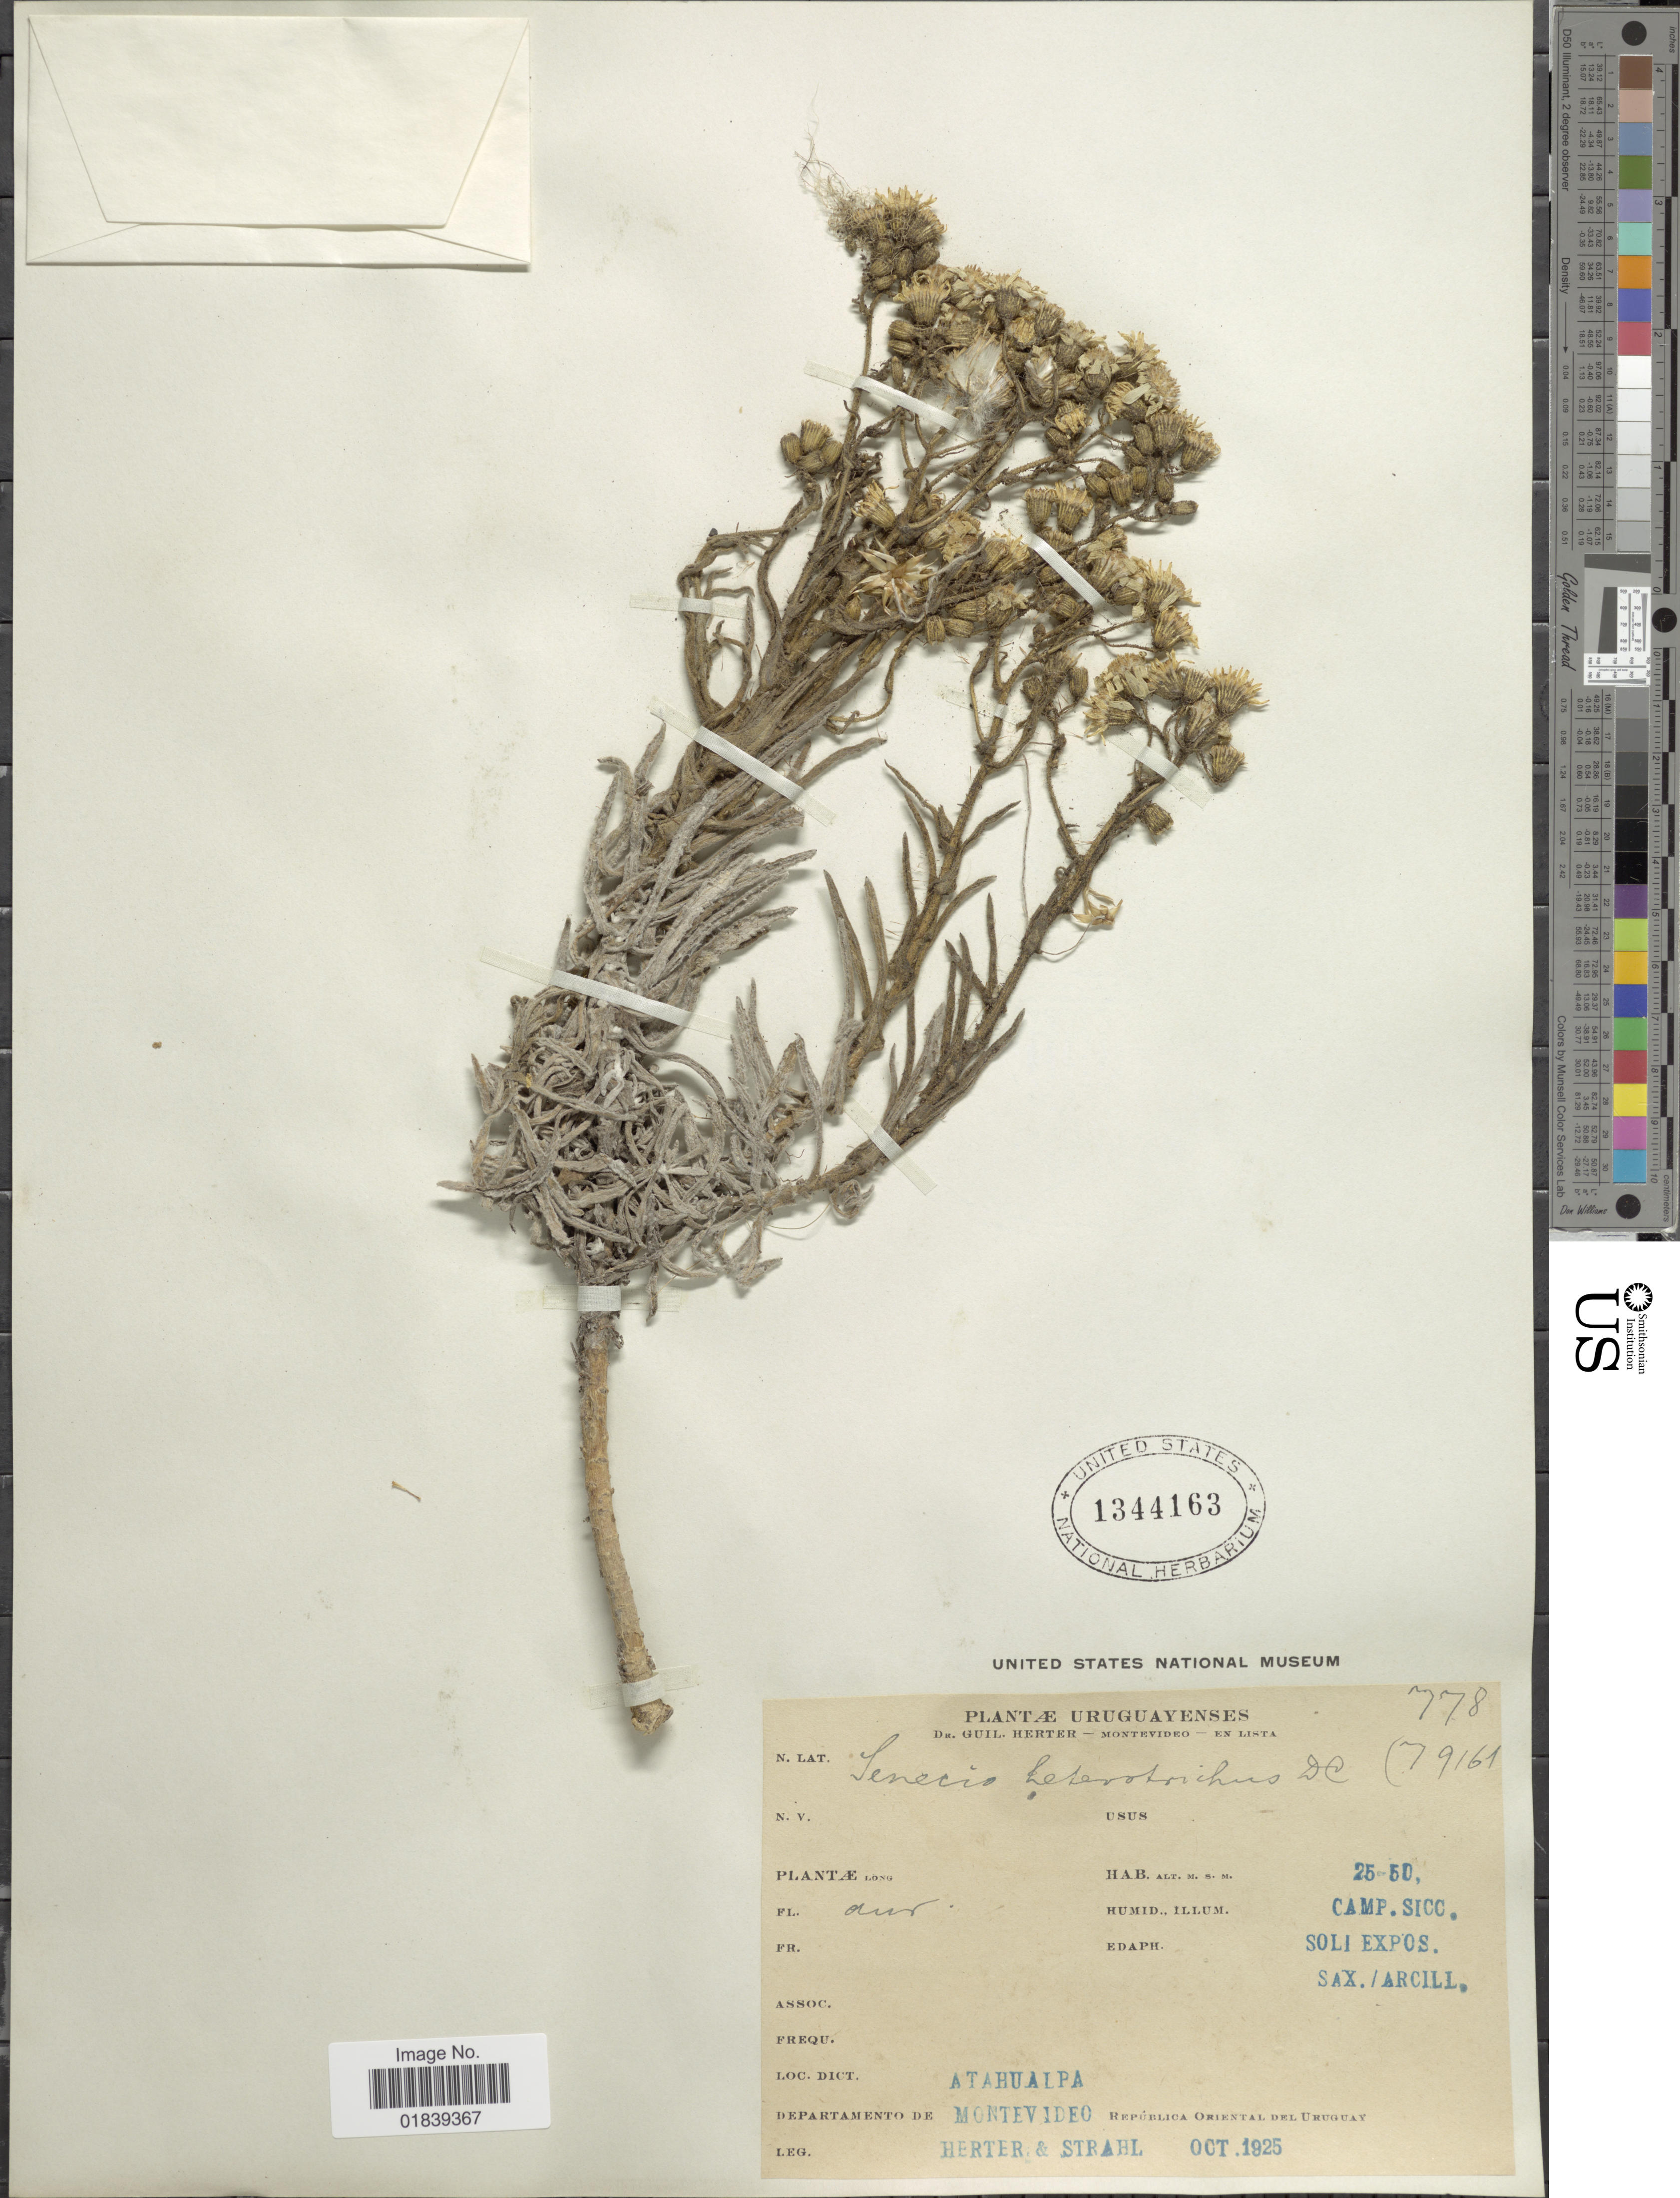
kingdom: Plantae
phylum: Tracheophyta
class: Magnoliopsida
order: Asterales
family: Asteraceae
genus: Senecio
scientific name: Senecio heterotrichius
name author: DC.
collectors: W. G. Herter & -. Strahl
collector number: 778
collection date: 1925-10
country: Uruguay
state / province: Montevideo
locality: Atahualpa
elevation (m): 25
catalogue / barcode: US 1344163